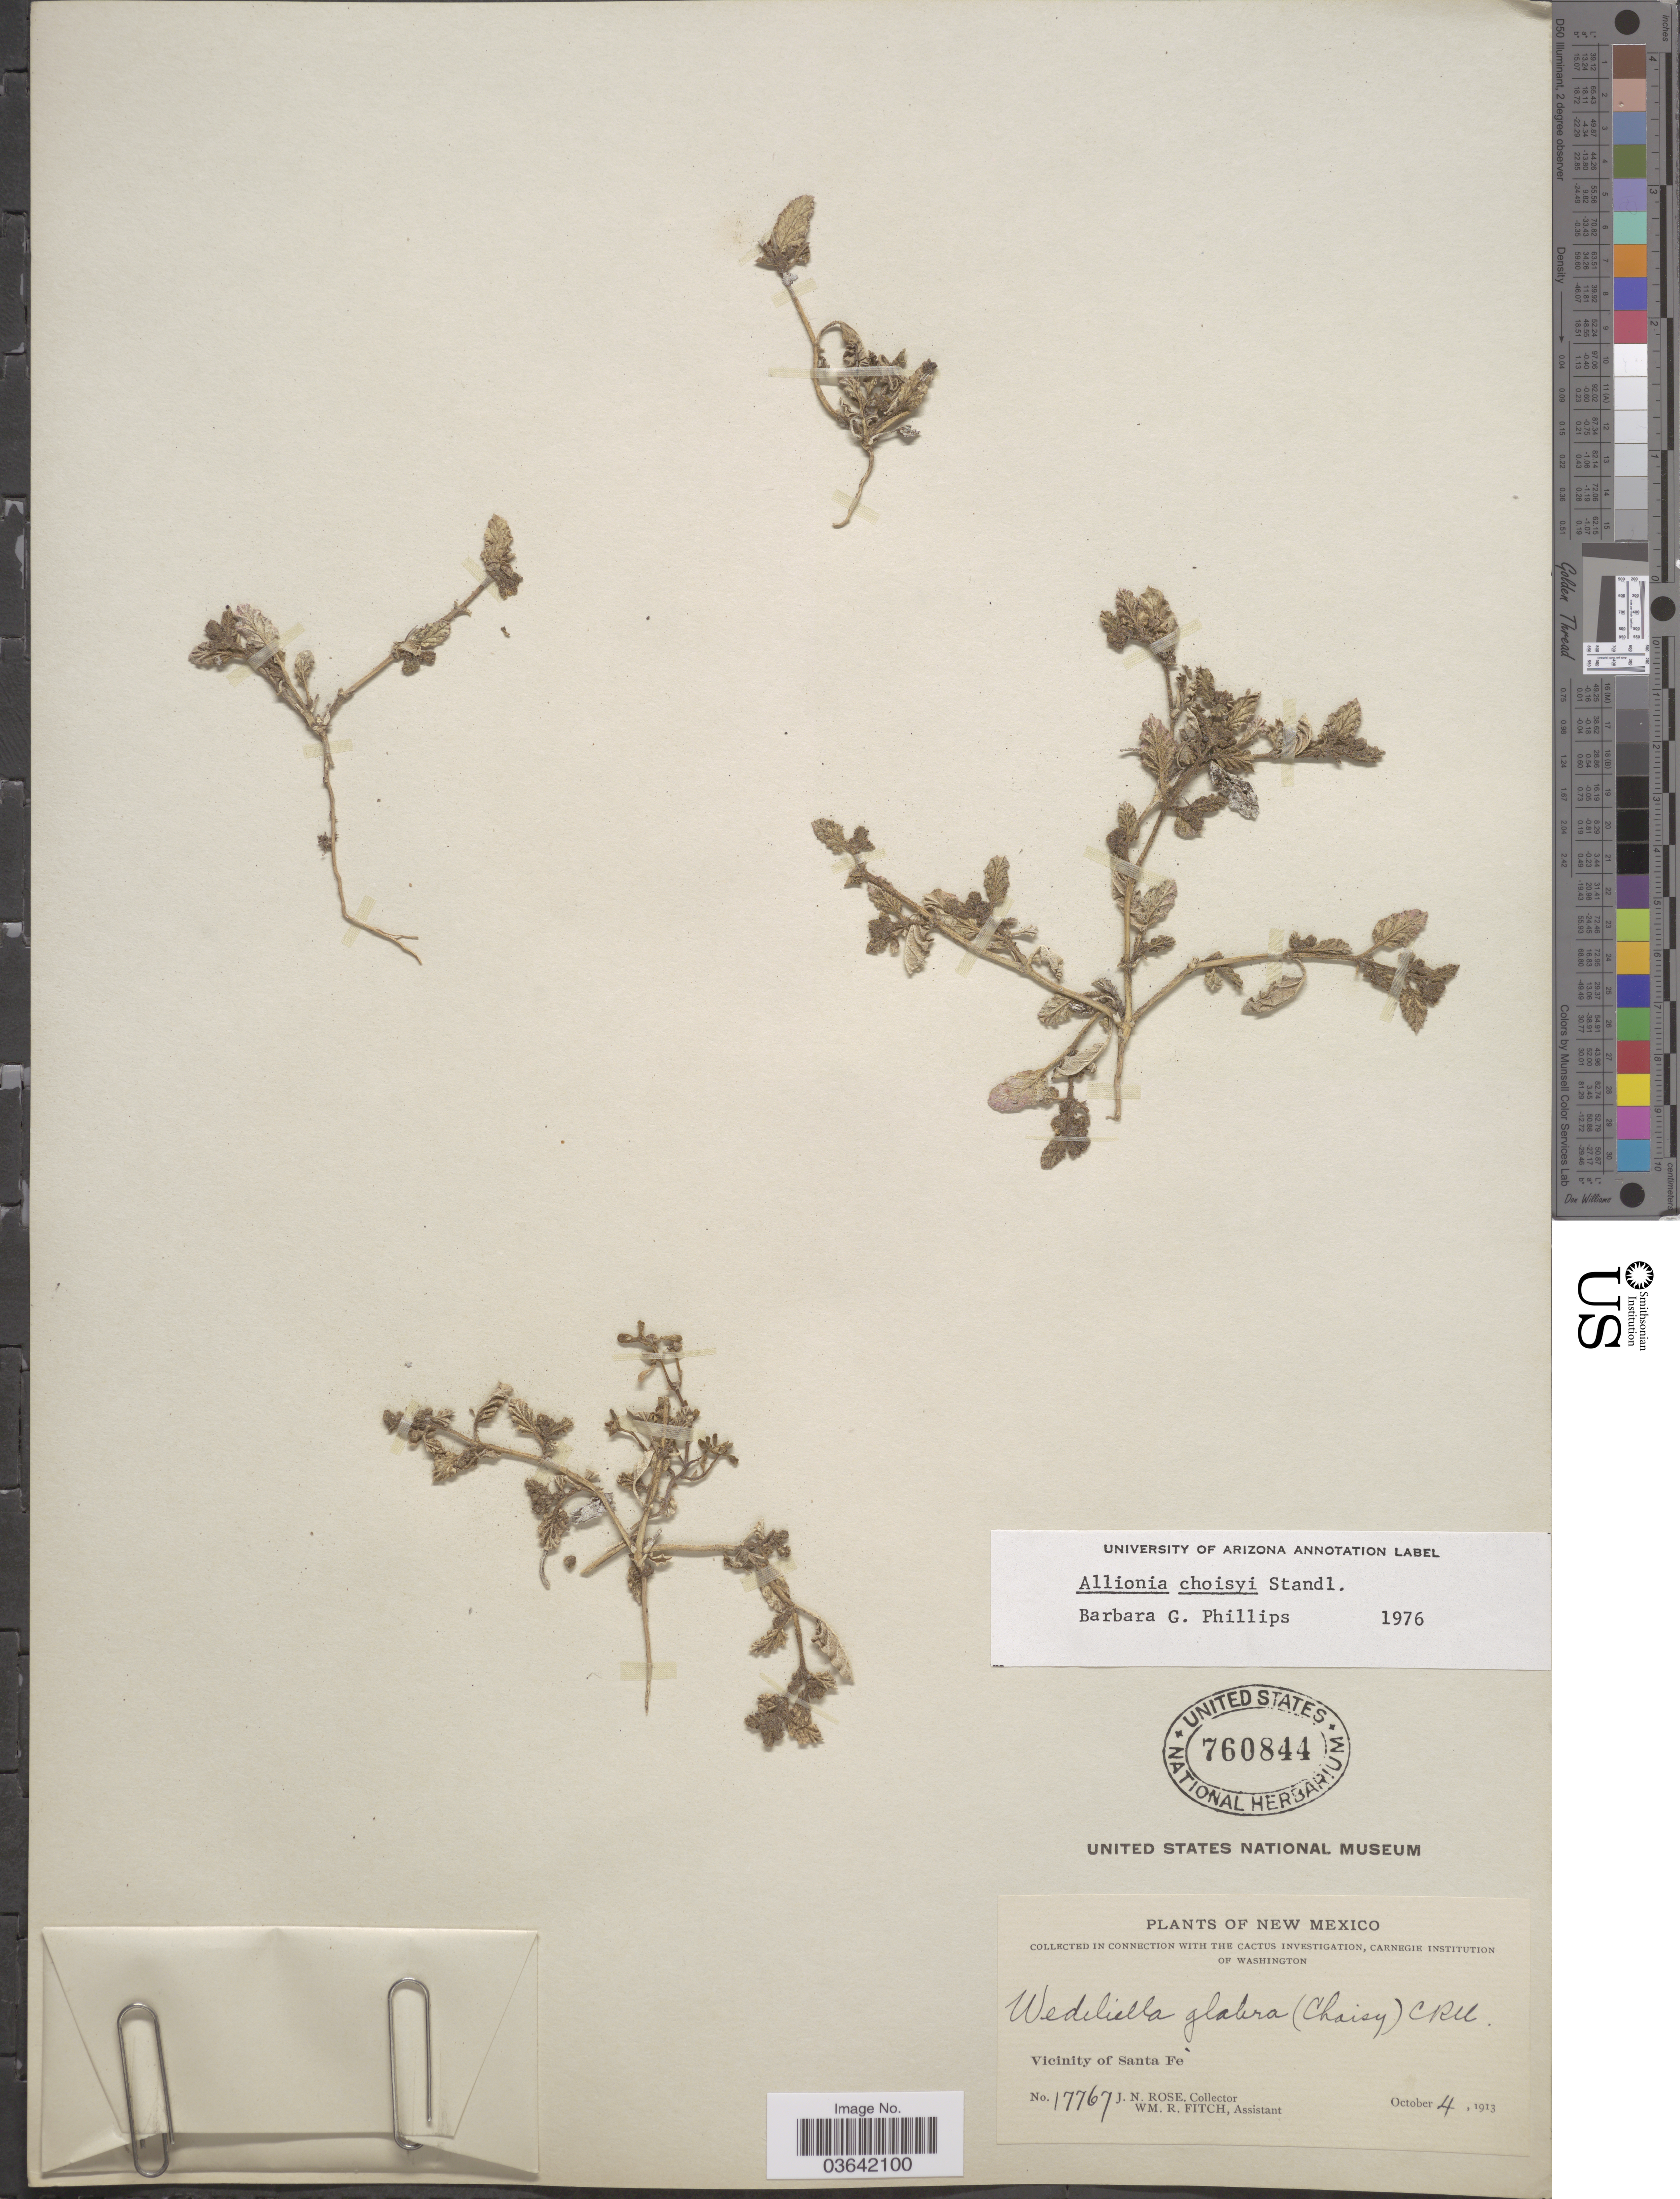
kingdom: Plantae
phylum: Tracheophyta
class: Magnoliopsida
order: Caryophyllales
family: Nyctaginaceae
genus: Allionia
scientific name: Allionia choisyi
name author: Standl.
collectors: J. N. Rose & W. R. Fitch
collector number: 17767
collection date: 1913-10-04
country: United States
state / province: New Mexico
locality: Vicinity of Santa Fe.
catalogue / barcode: US 760844